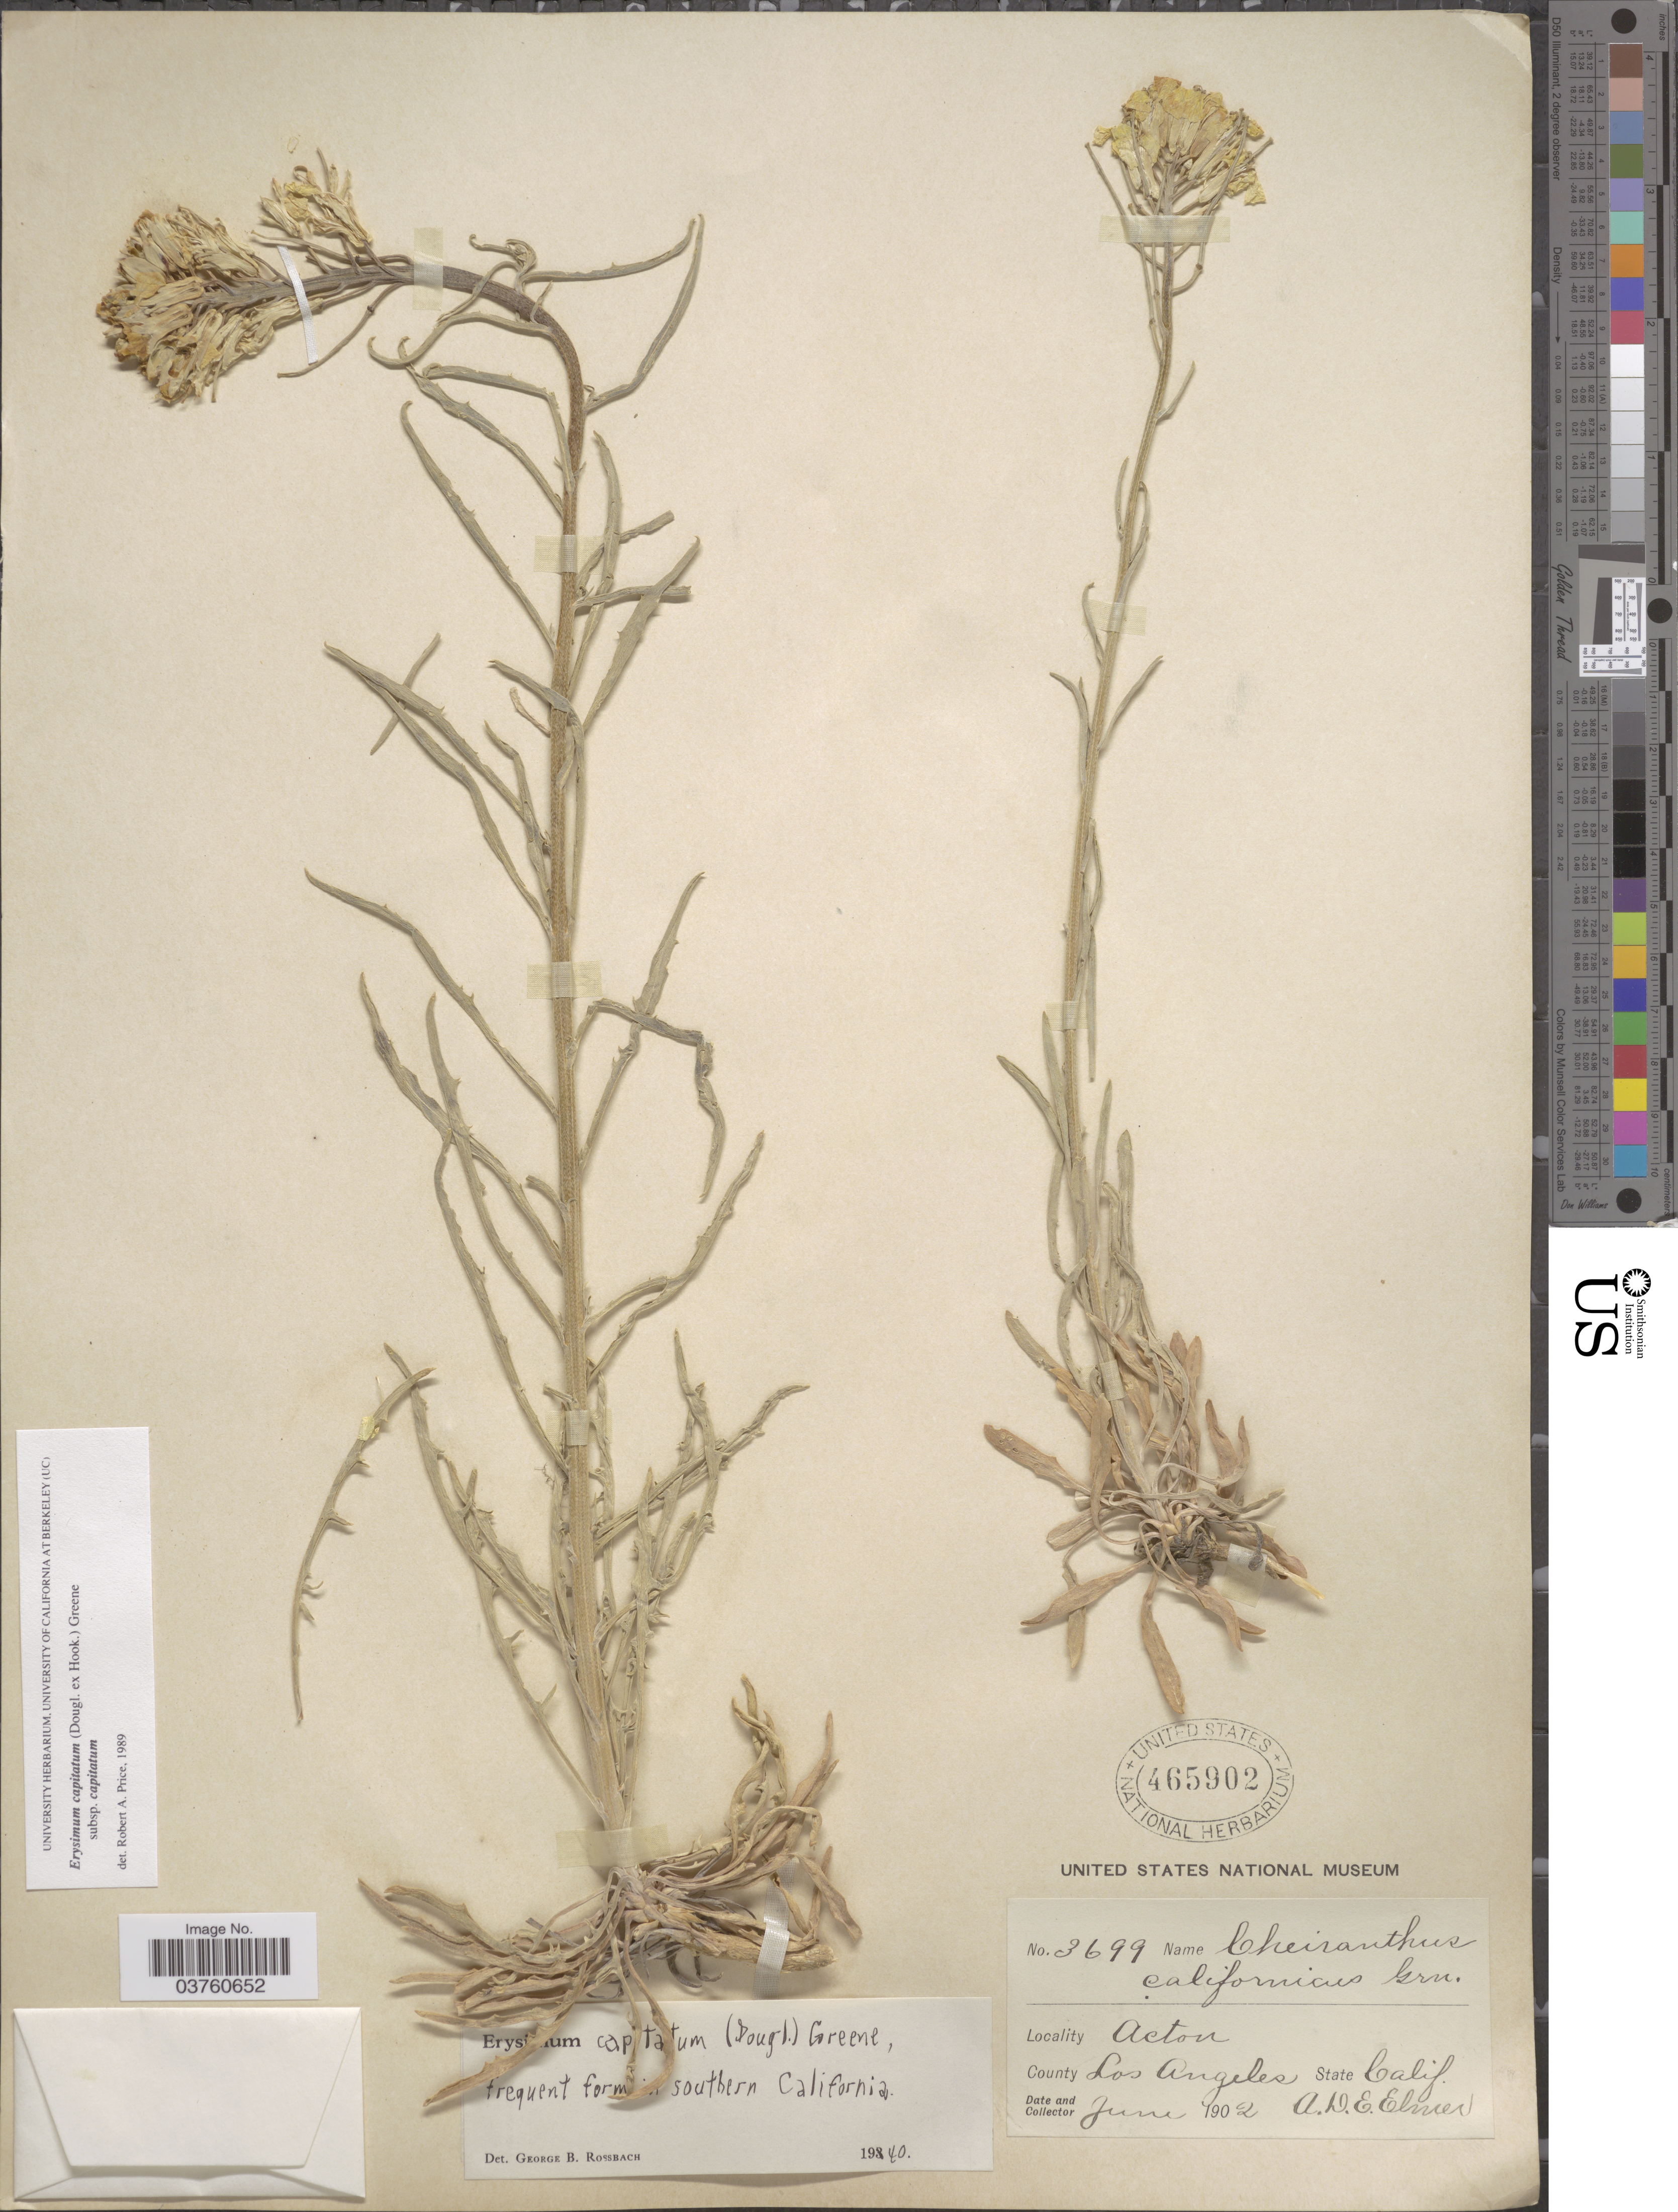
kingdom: Plantae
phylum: Tracheophyta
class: Magnoliopsida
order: Brassicales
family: Brassicaceae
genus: Erysimum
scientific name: Erysimum capitatum subsp. capitatum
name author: (Douglas ex Hook.) Greene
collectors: A. D. E. Elmer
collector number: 3699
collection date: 1902-06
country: United States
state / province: California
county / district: Los Angeles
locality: Acton. County Los Angeles.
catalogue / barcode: US 465902